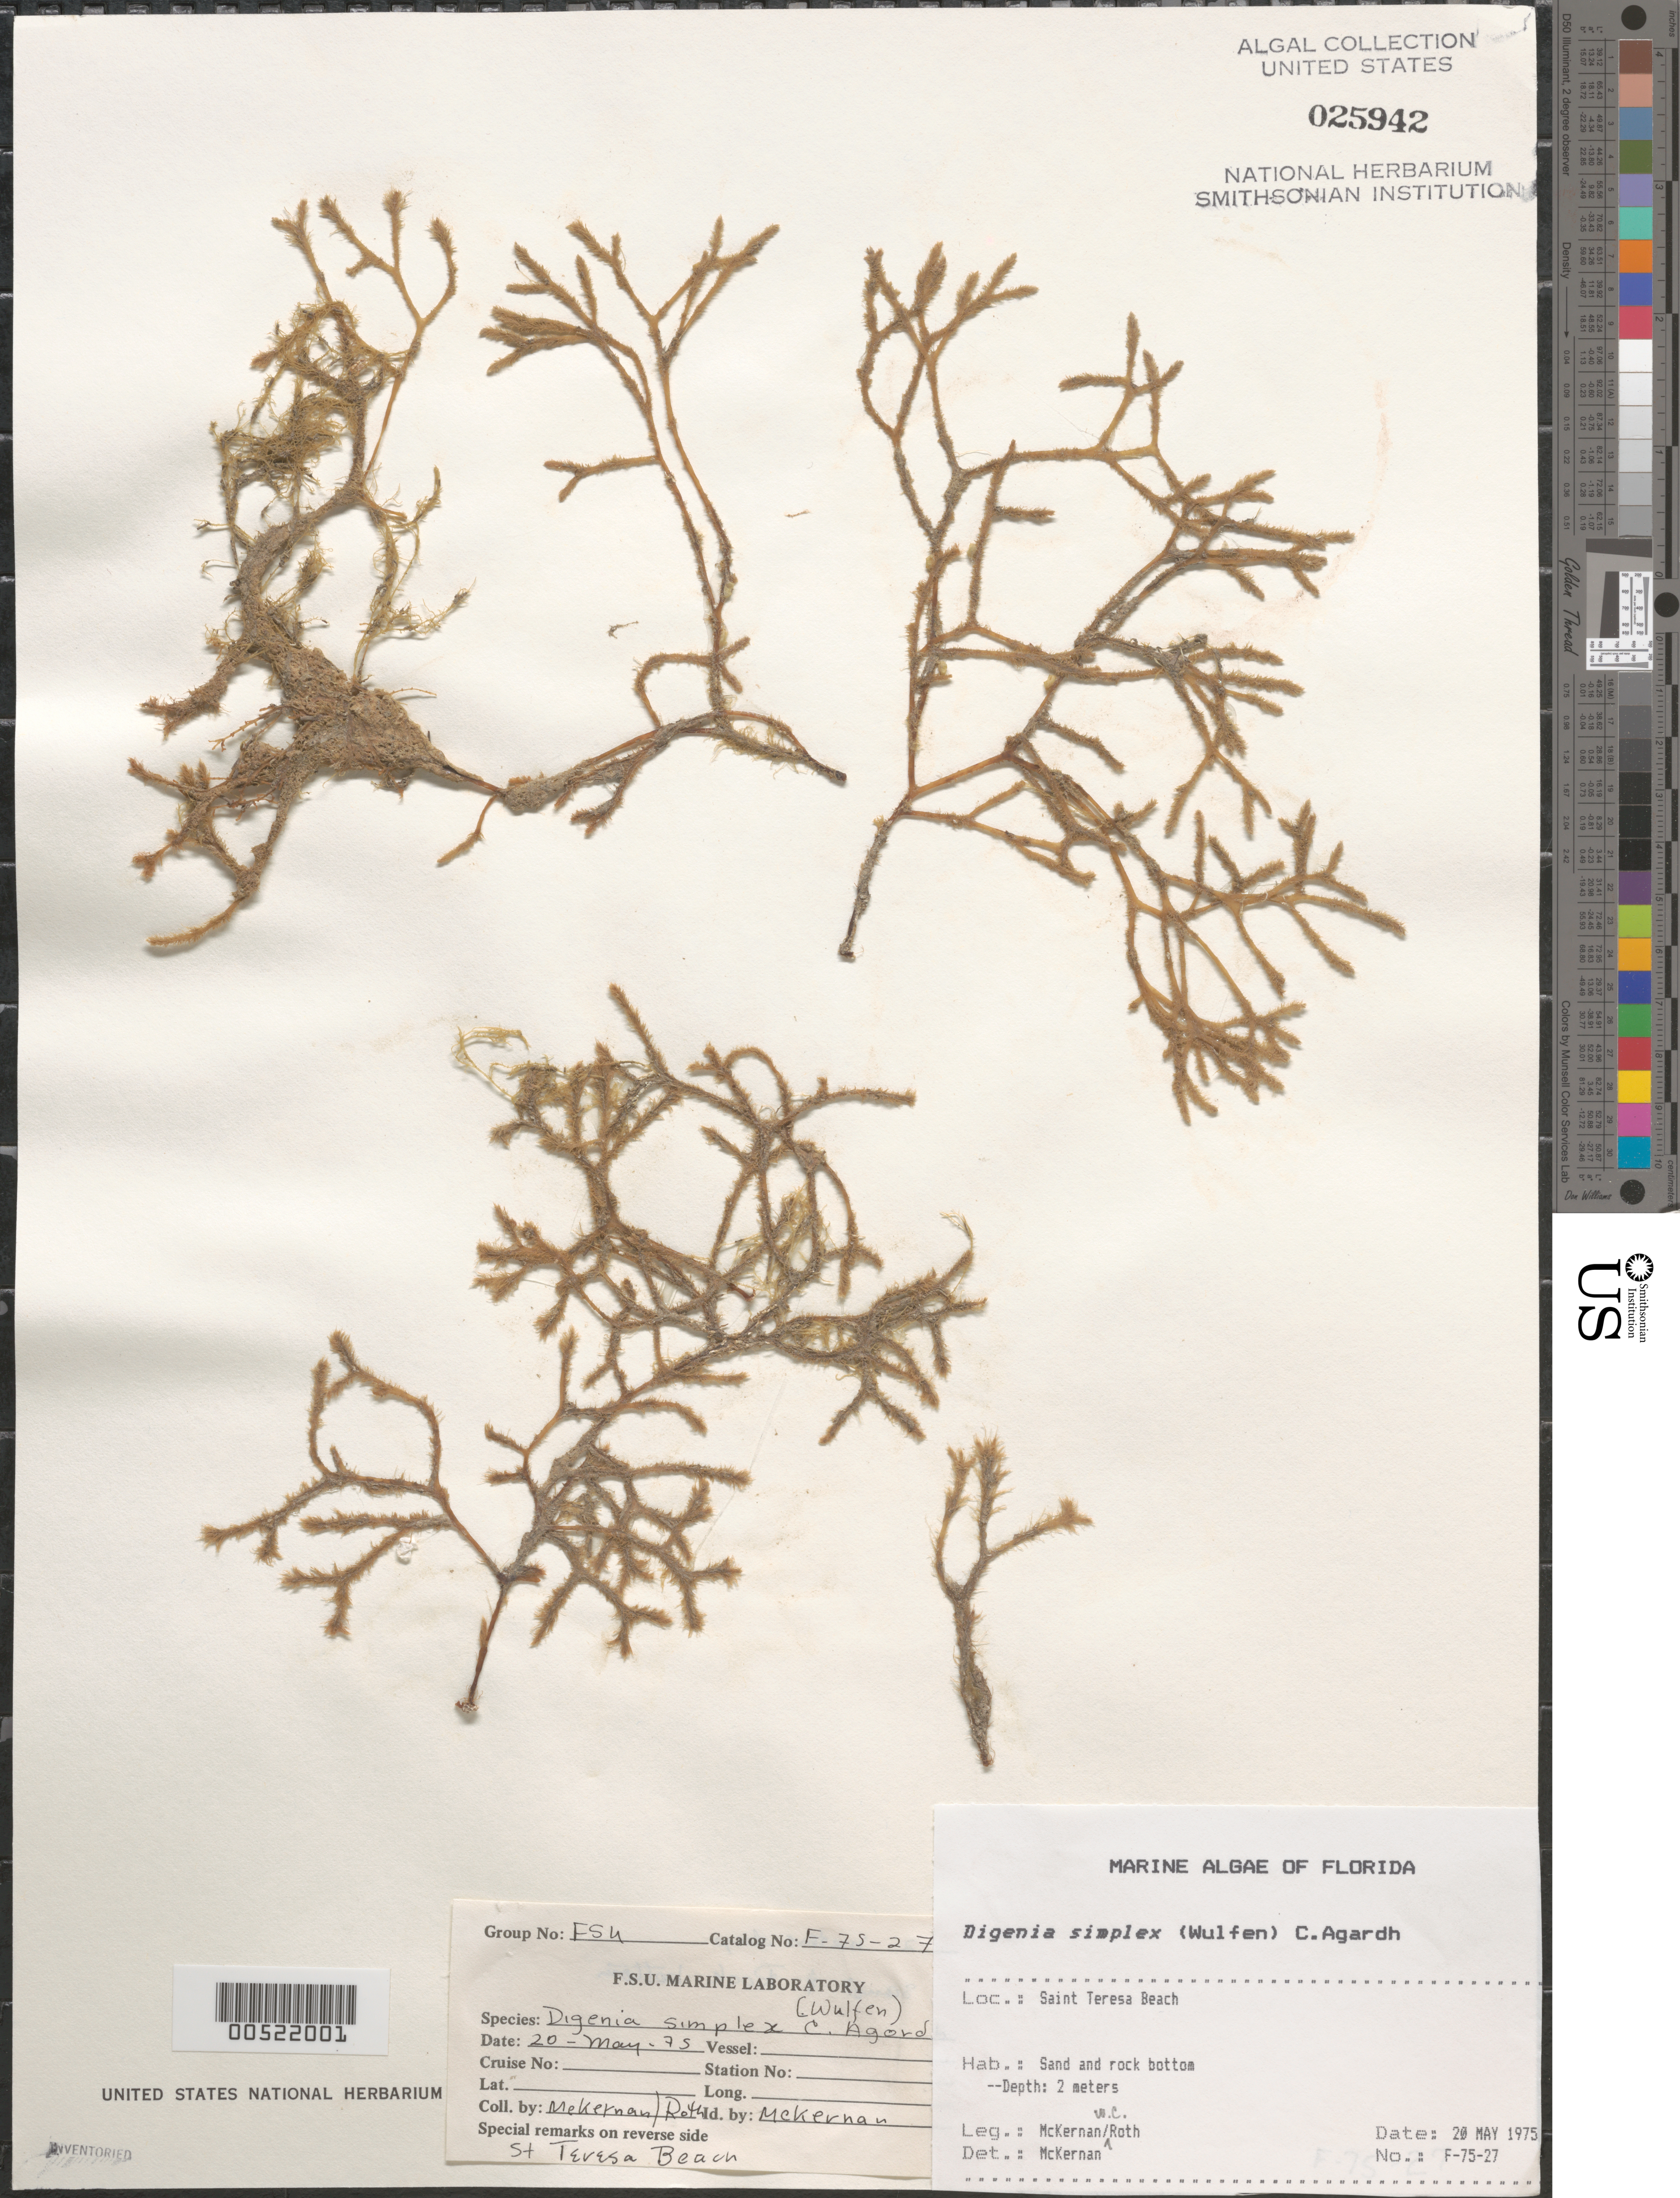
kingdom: Plantae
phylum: Rhodophyta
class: Florideophyceae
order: Ceramiales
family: Rhodomelaceae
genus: Digenea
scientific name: Digenea simplex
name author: (Wulfen) C. Agardh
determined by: McKernan, --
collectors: -. McKernan & W. C. Roth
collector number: F-75-27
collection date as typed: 20 May 1975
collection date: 1975-05-20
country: United States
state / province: Florida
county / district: Franklin County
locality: Saint Teresa Beach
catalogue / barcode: US 25942